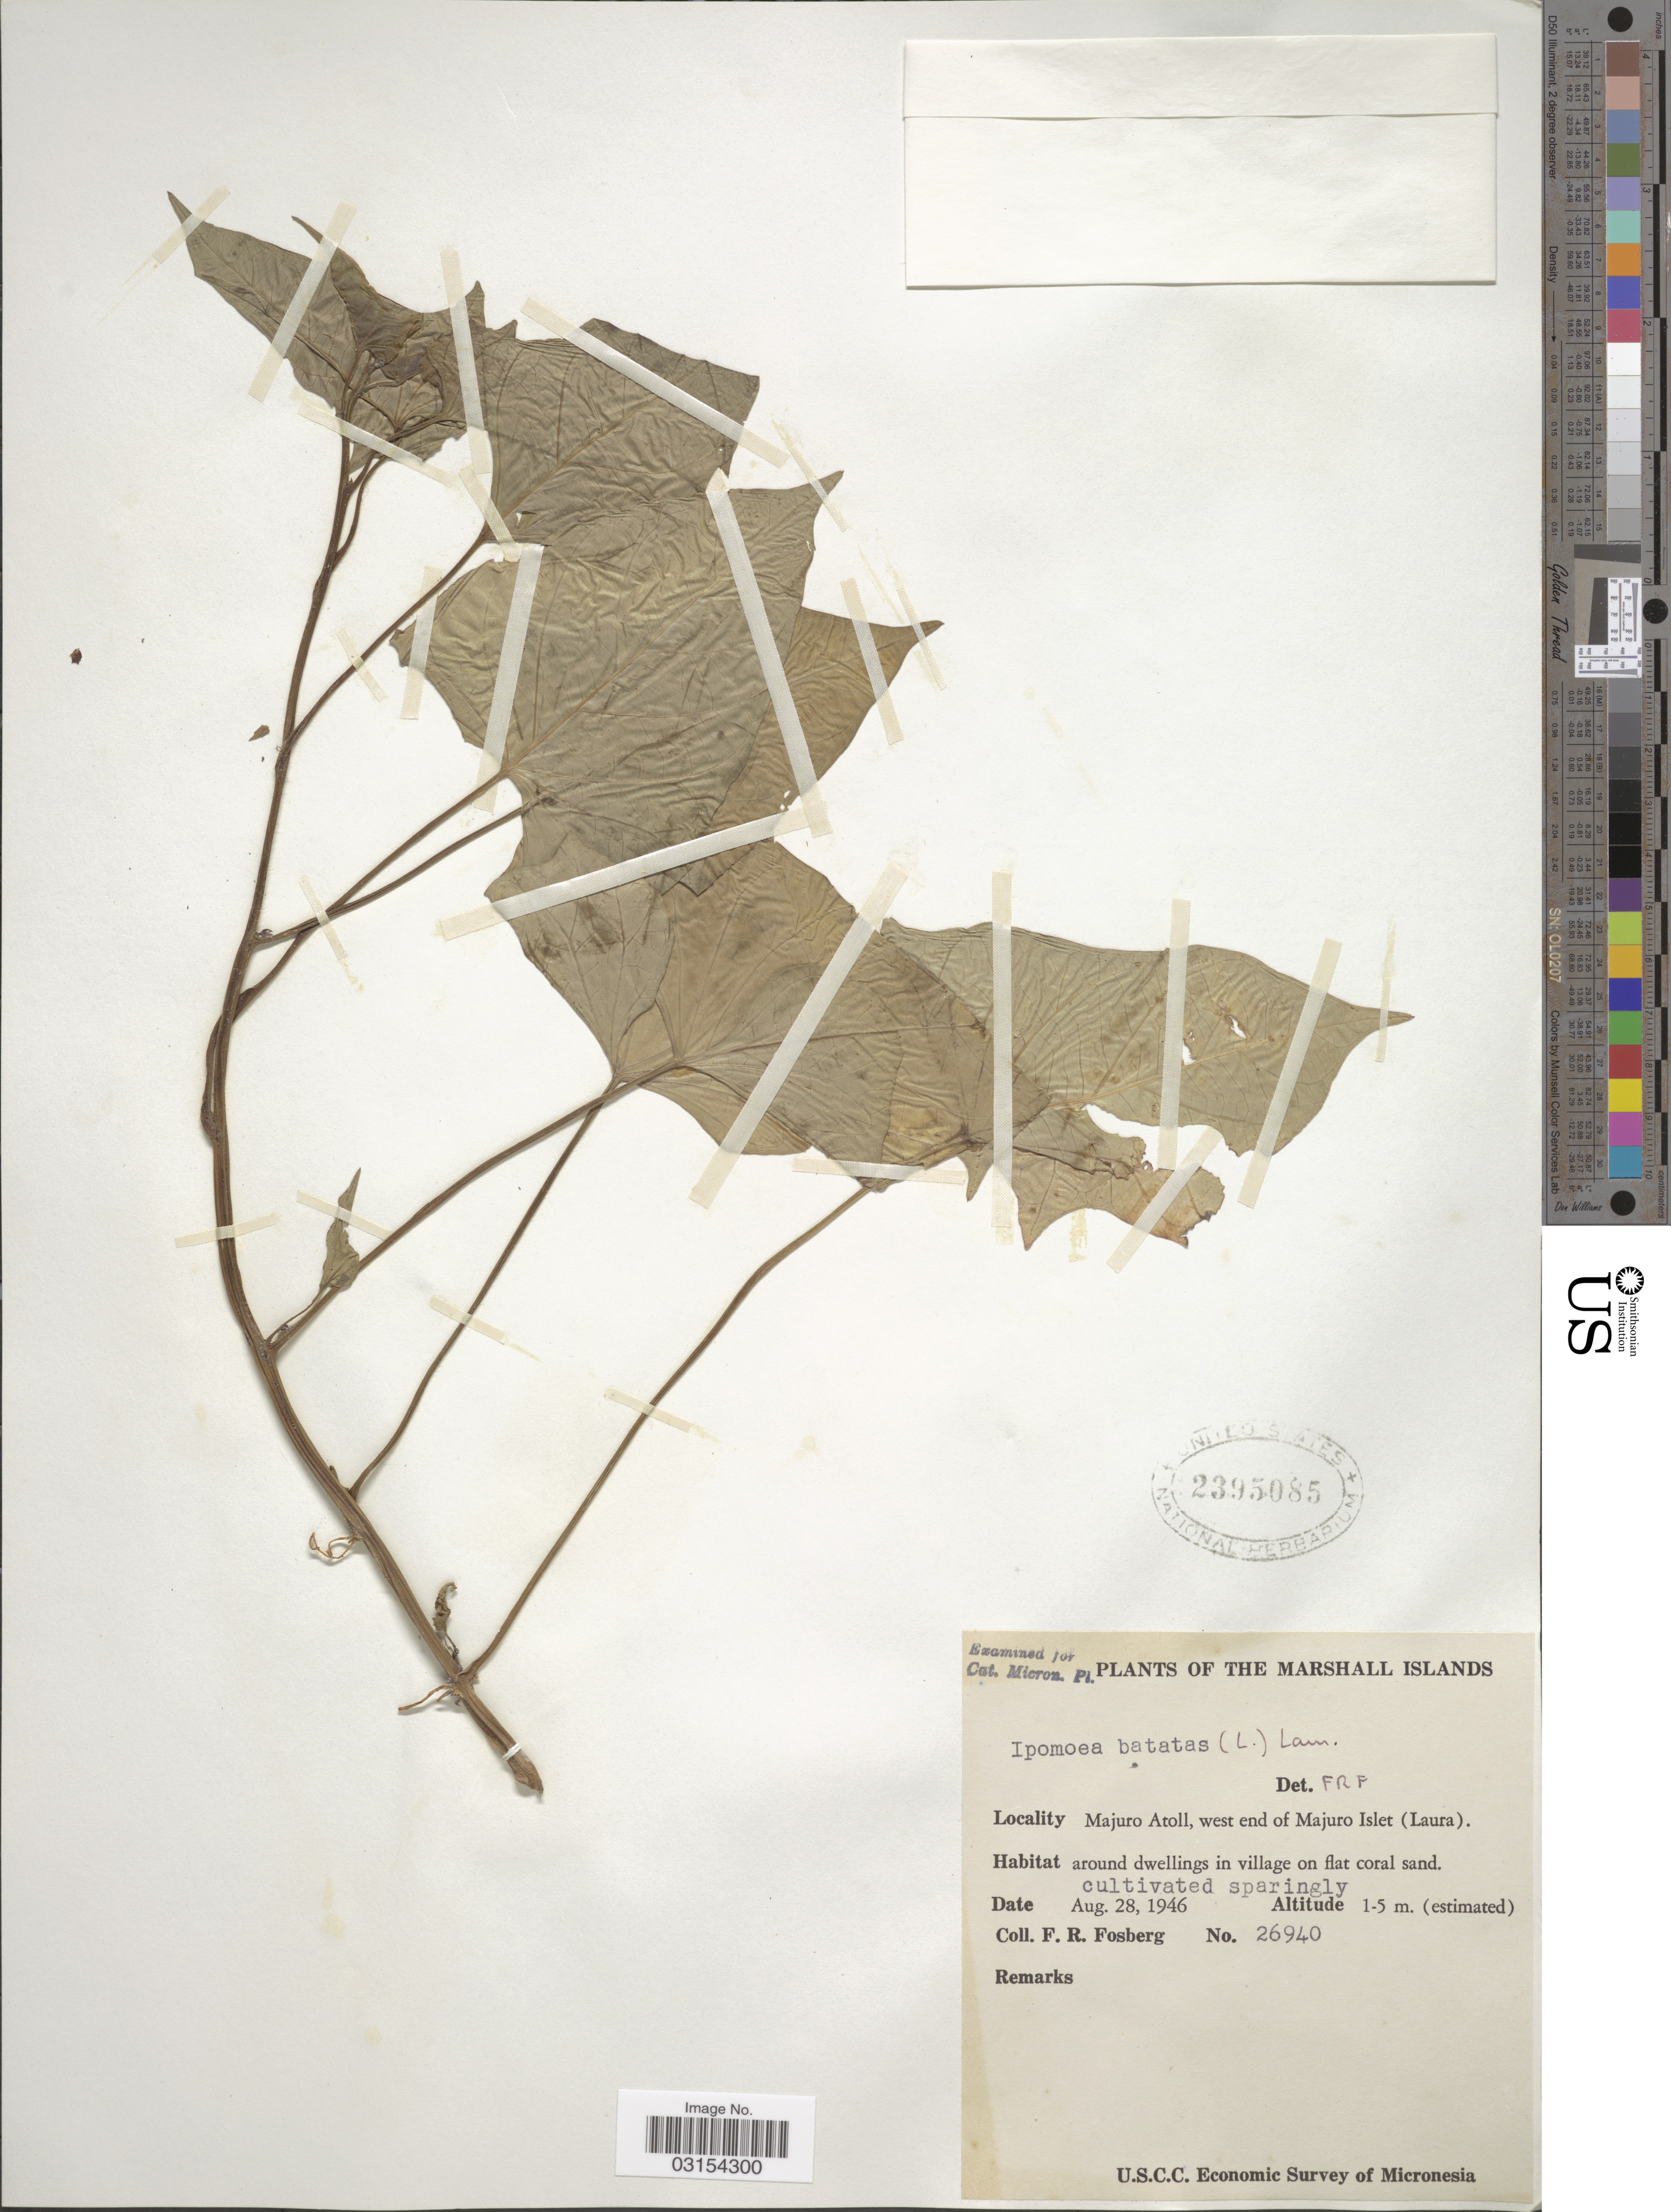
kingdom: Plantae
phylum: Tracheophyta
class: Magnoliopsida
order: Solanales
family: Convolvulaceae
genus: Ipomoea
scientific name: Ipomoea batatas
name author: (L.) Lam.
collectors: F. R. Fosberg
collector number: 26940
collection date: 1946-08-28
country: Marshall Islands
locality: Majuro Atoll, west end of Majuro Islet (Laura).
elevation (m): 1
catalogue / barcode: US 2395085